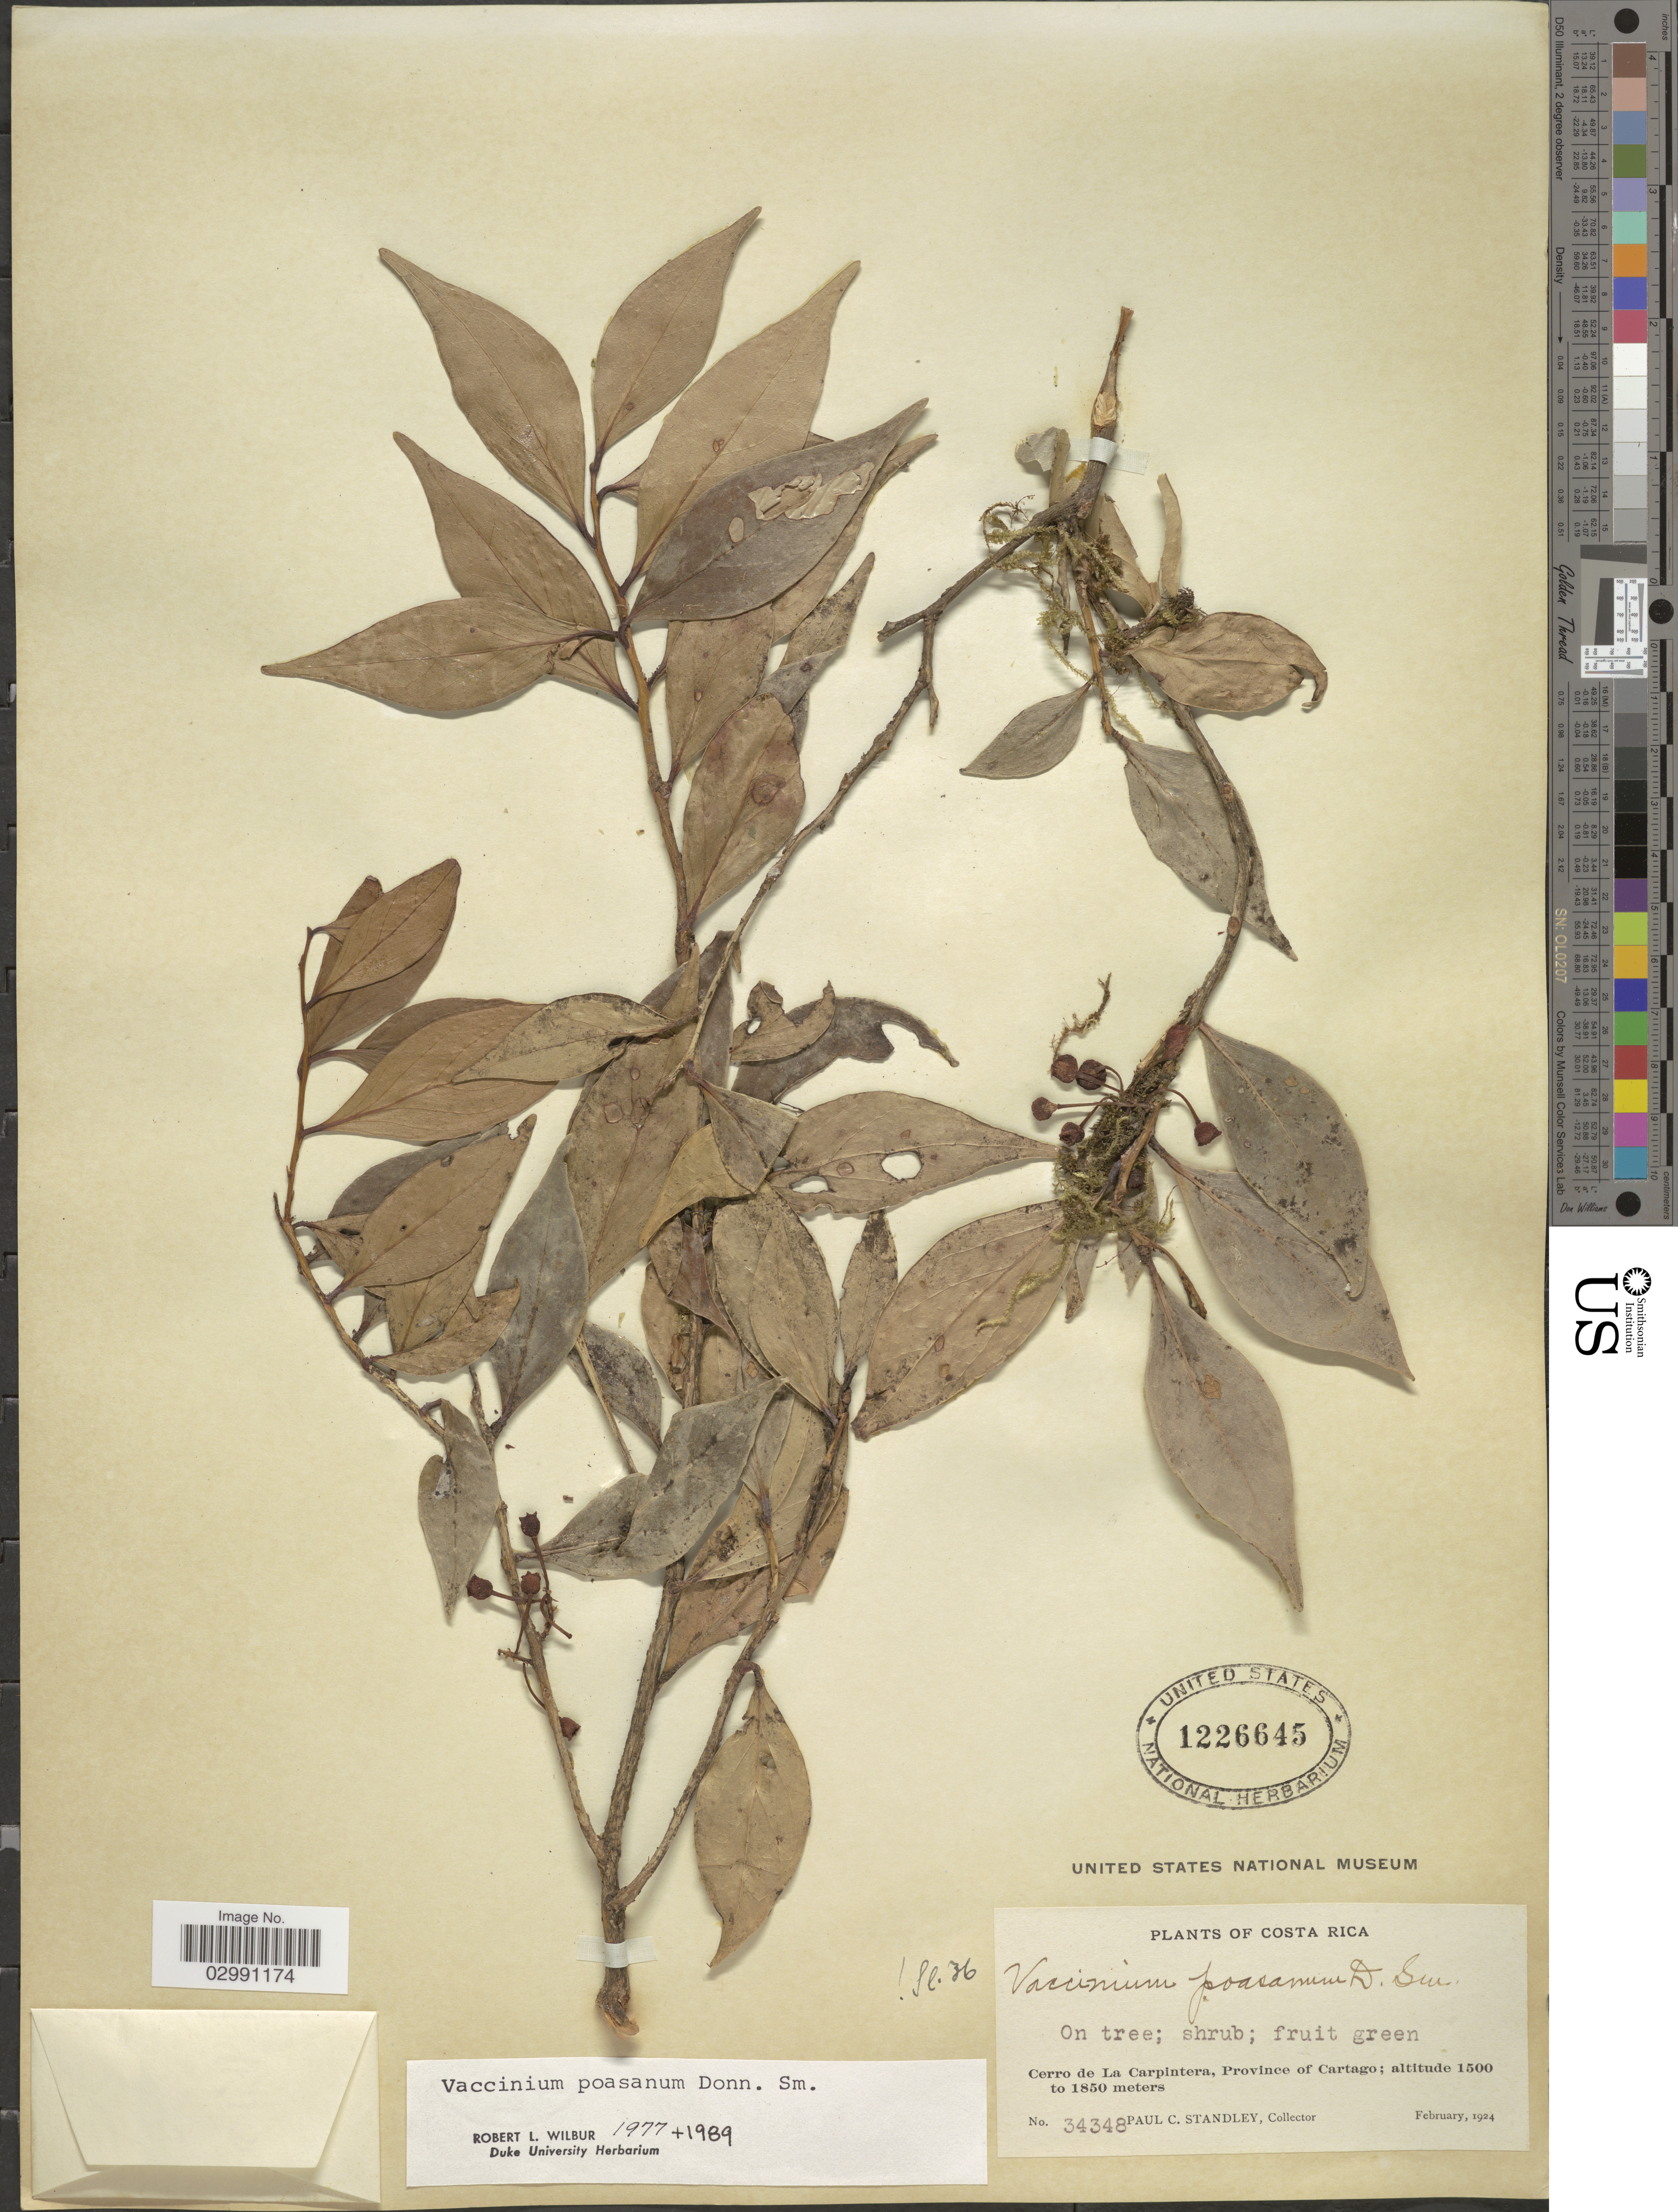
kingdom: Plantae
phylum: Tracheophyta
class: Magnoliopsida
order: Ericales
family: Ericaceae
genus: Vaccinium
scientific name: Vaccinium poasanum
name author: Donn. Sm.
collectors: P. C. Standley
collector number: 34348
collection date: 1924-02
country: Costa Rica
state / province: Cartago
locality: Cerro de La Carpintera.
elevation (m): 1500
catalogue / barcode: US 1226645